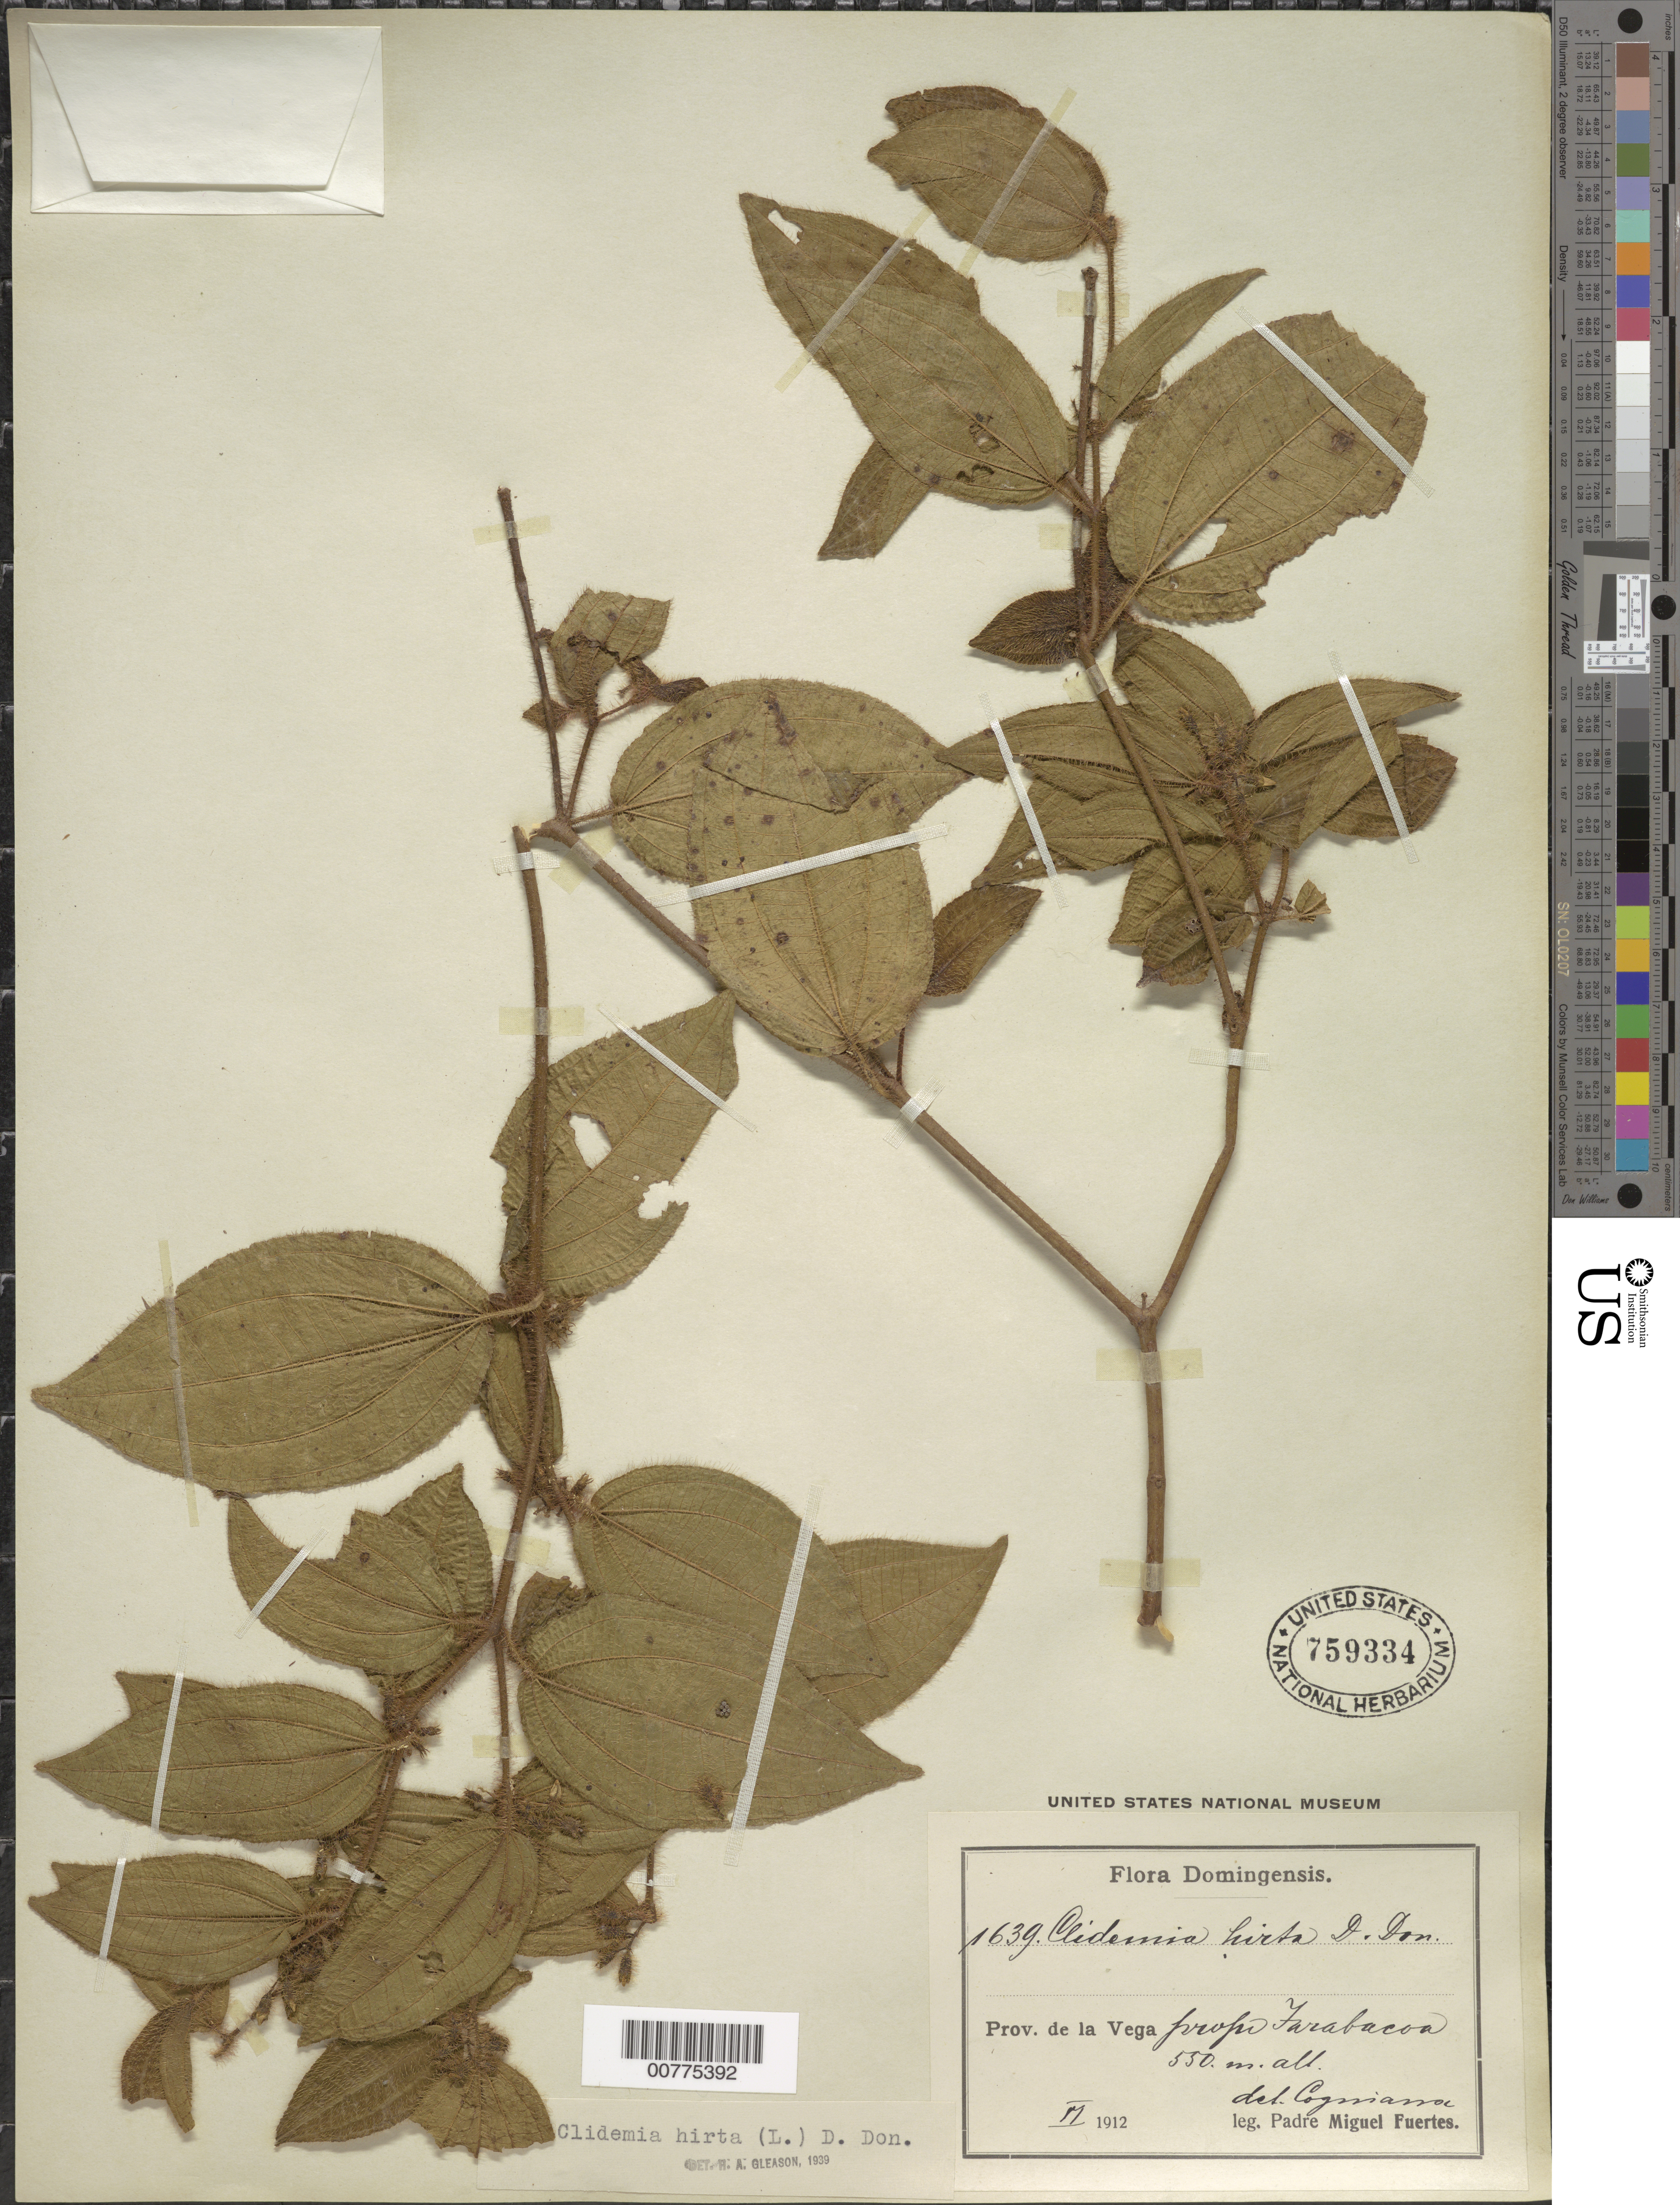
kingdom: Plantae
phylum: Tracheophyta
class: Magnoliopsida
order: Myrtales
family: Melastomataceae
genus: Clidemia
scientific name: Clidemia hirta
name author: (L.) D. Don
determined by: Gleason, H. A.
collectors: M. D. Fuertes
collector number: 1639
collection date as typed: Jun 1912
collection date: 1912-06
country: Dominican Republic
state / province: La Vega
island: Hispaniola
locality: Jarabacoa.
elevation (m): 550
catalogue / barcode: US 759334